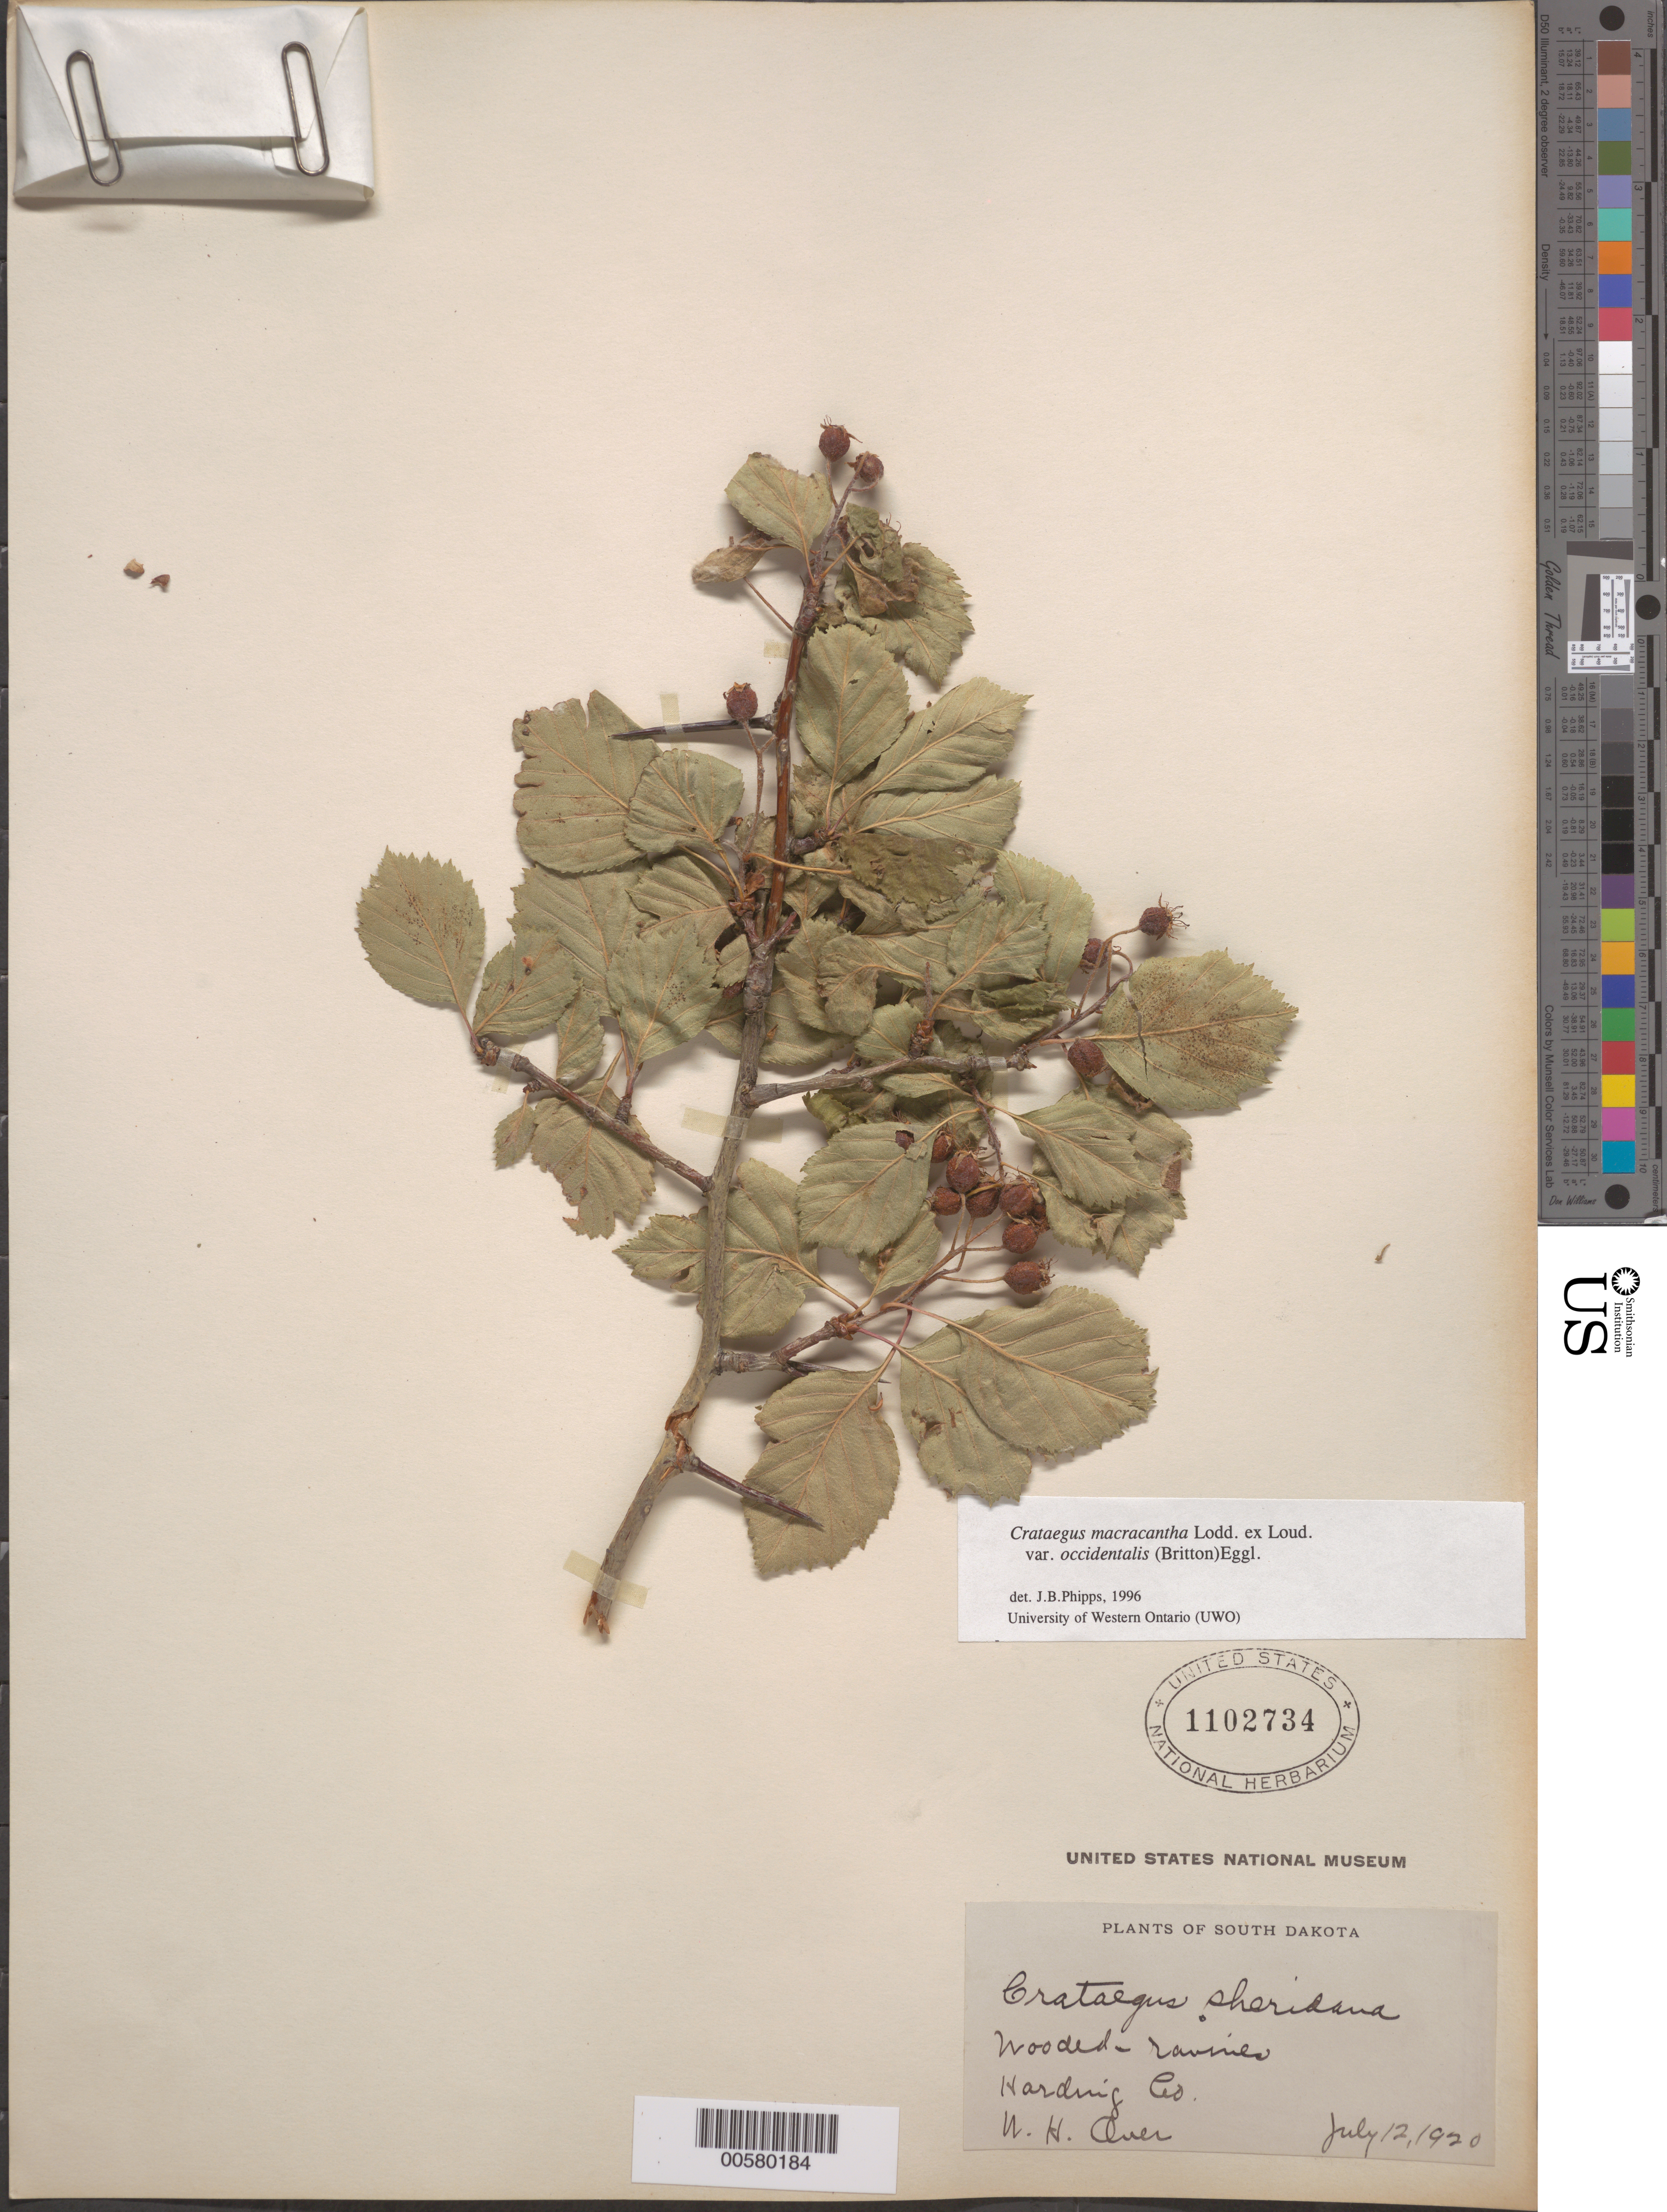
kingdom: Plantae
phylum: Tracheophyta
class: Magnoliopsida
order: Rosales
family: Rosaceae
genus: Crataegus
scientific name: Crataegus macracantha var. occidentalis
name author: (Britton) Eggl.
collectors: W. Over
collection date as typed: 12 Jul 1920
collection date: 1920-07-12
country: United States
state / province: South Dakota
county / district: Harding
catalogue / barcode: US 1102734